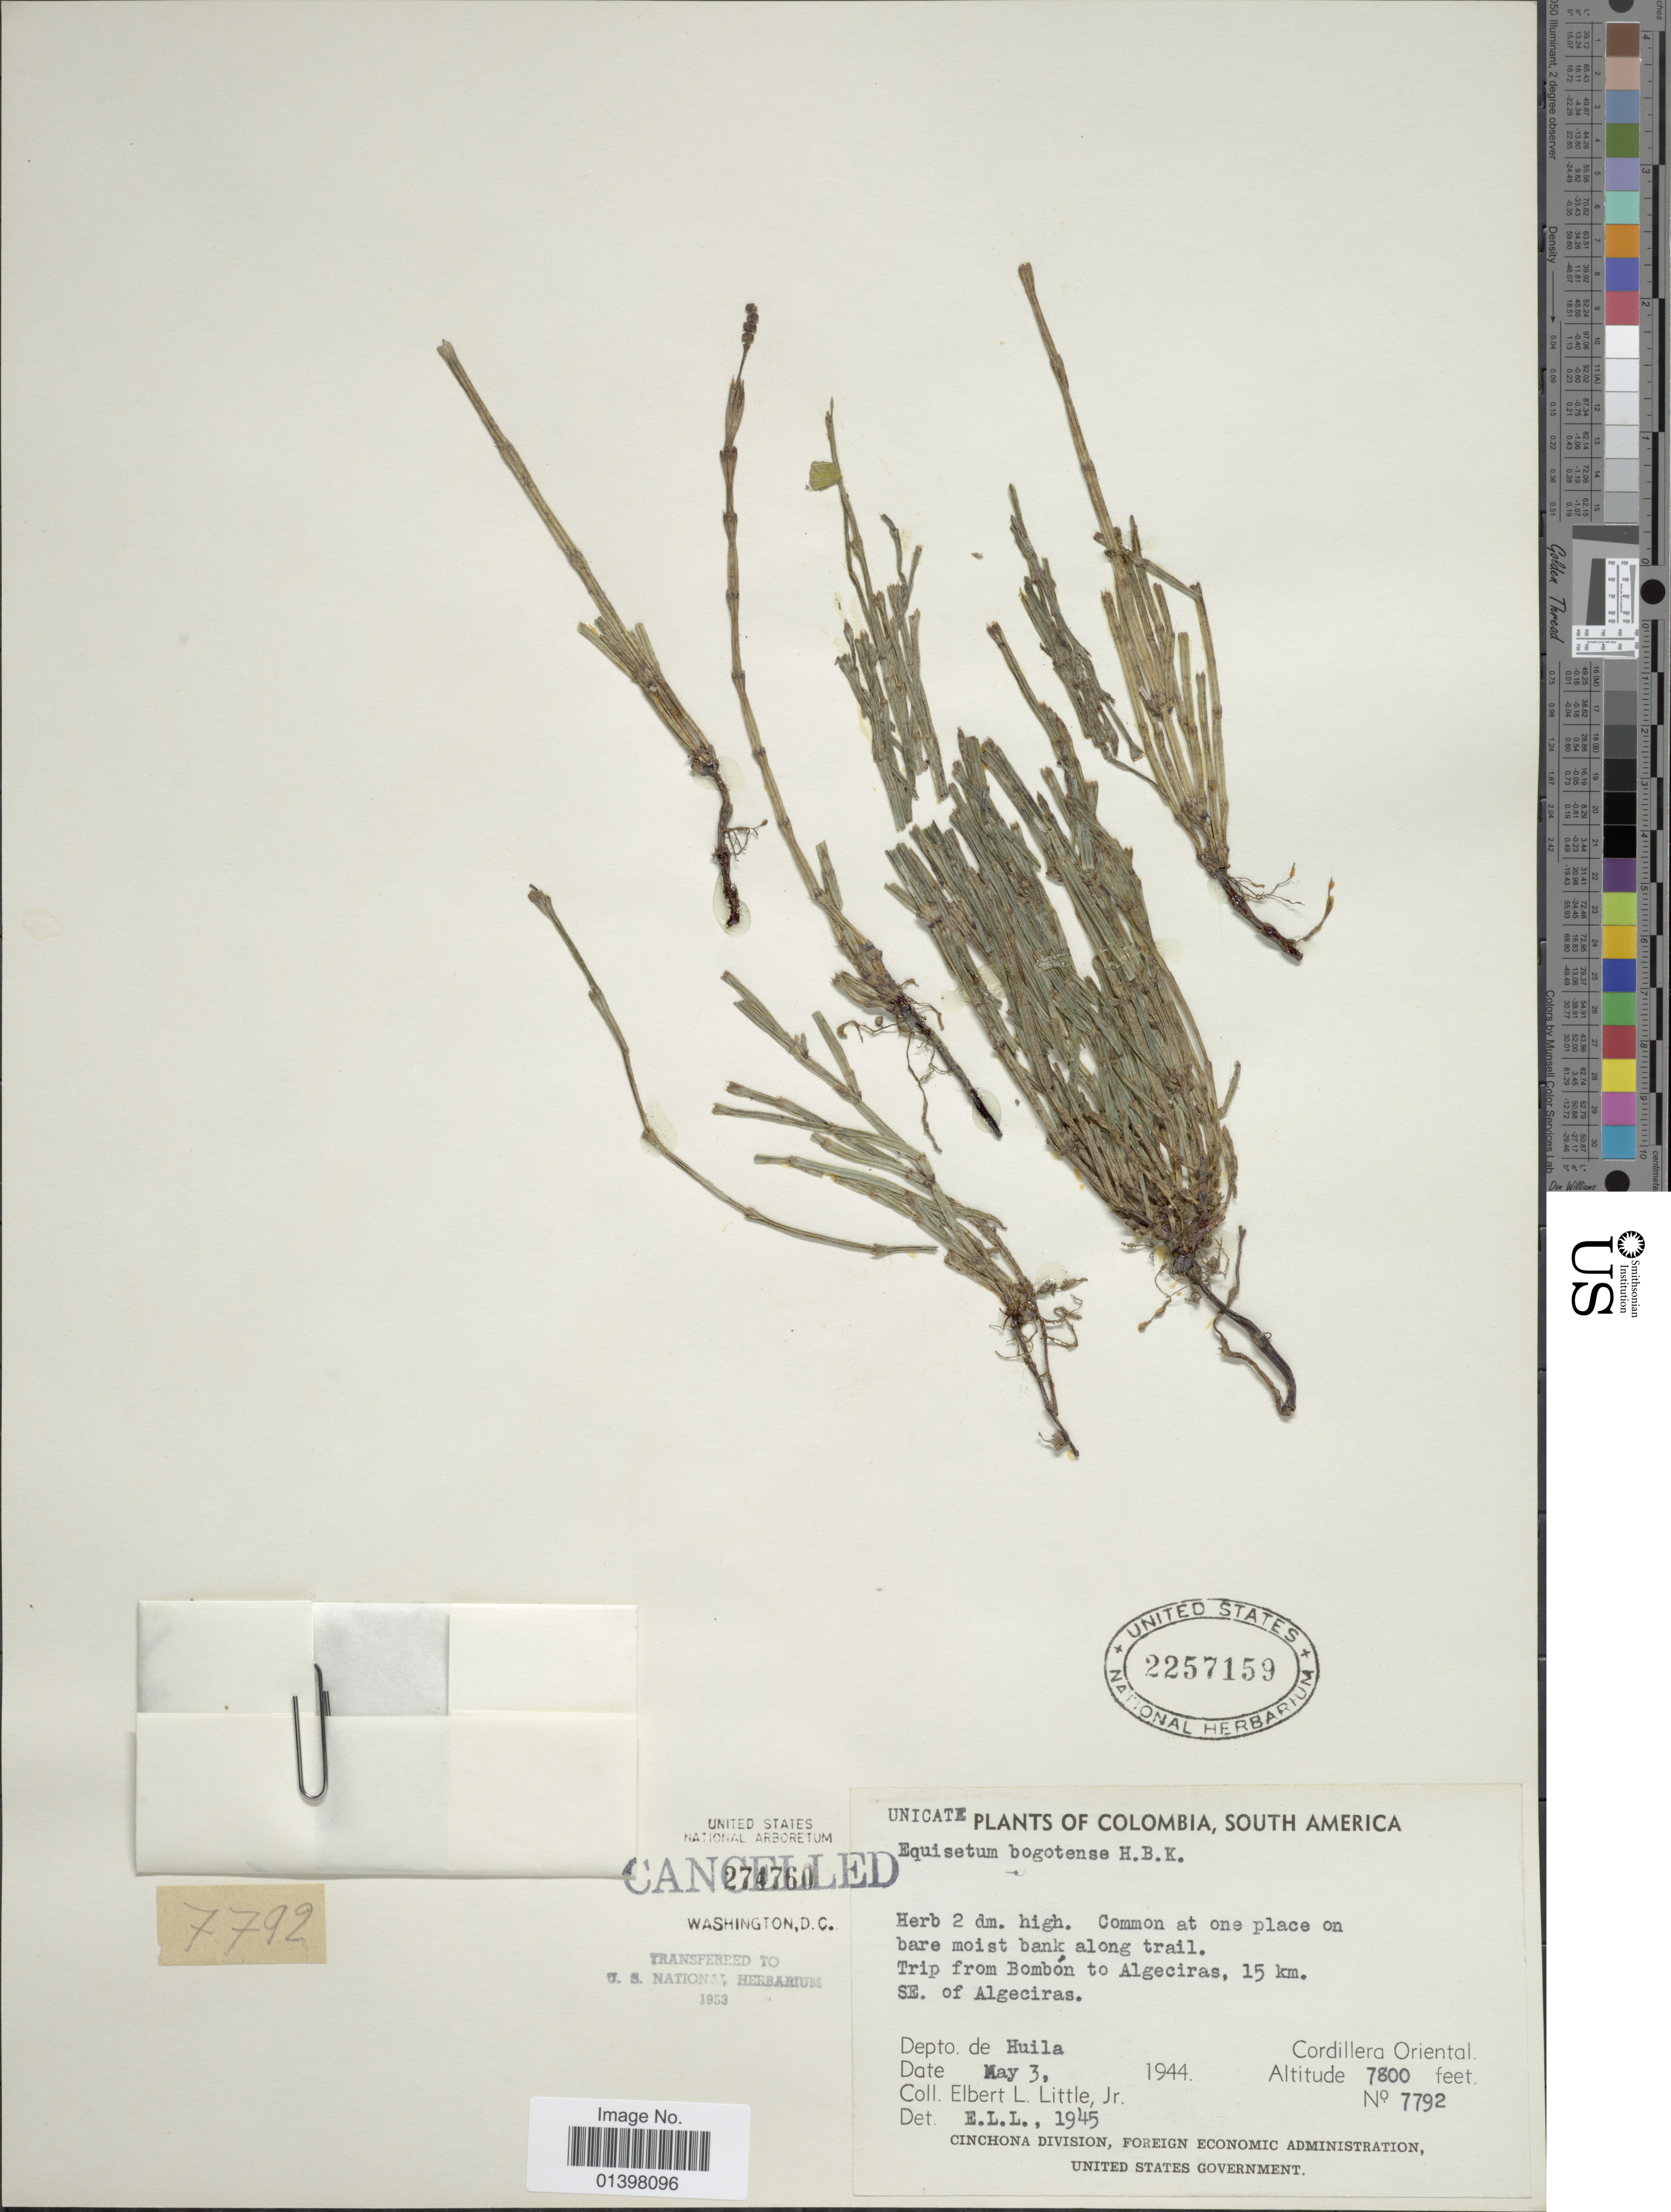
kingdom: Plantae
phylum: Tracheophyta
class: Polypodiopsida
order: Equisetales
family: Equisetaceae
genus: Equisetum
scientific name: Equisetum bogotense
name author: Kunth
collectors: E. L. Little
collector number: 7792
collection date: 1944-05-03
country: Colombia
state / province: Huila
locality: Trip from Bombón to Algeciras, 15 km SE of Algeciras, Cordillera Oriental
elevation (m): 2377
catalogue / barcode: US 2257159